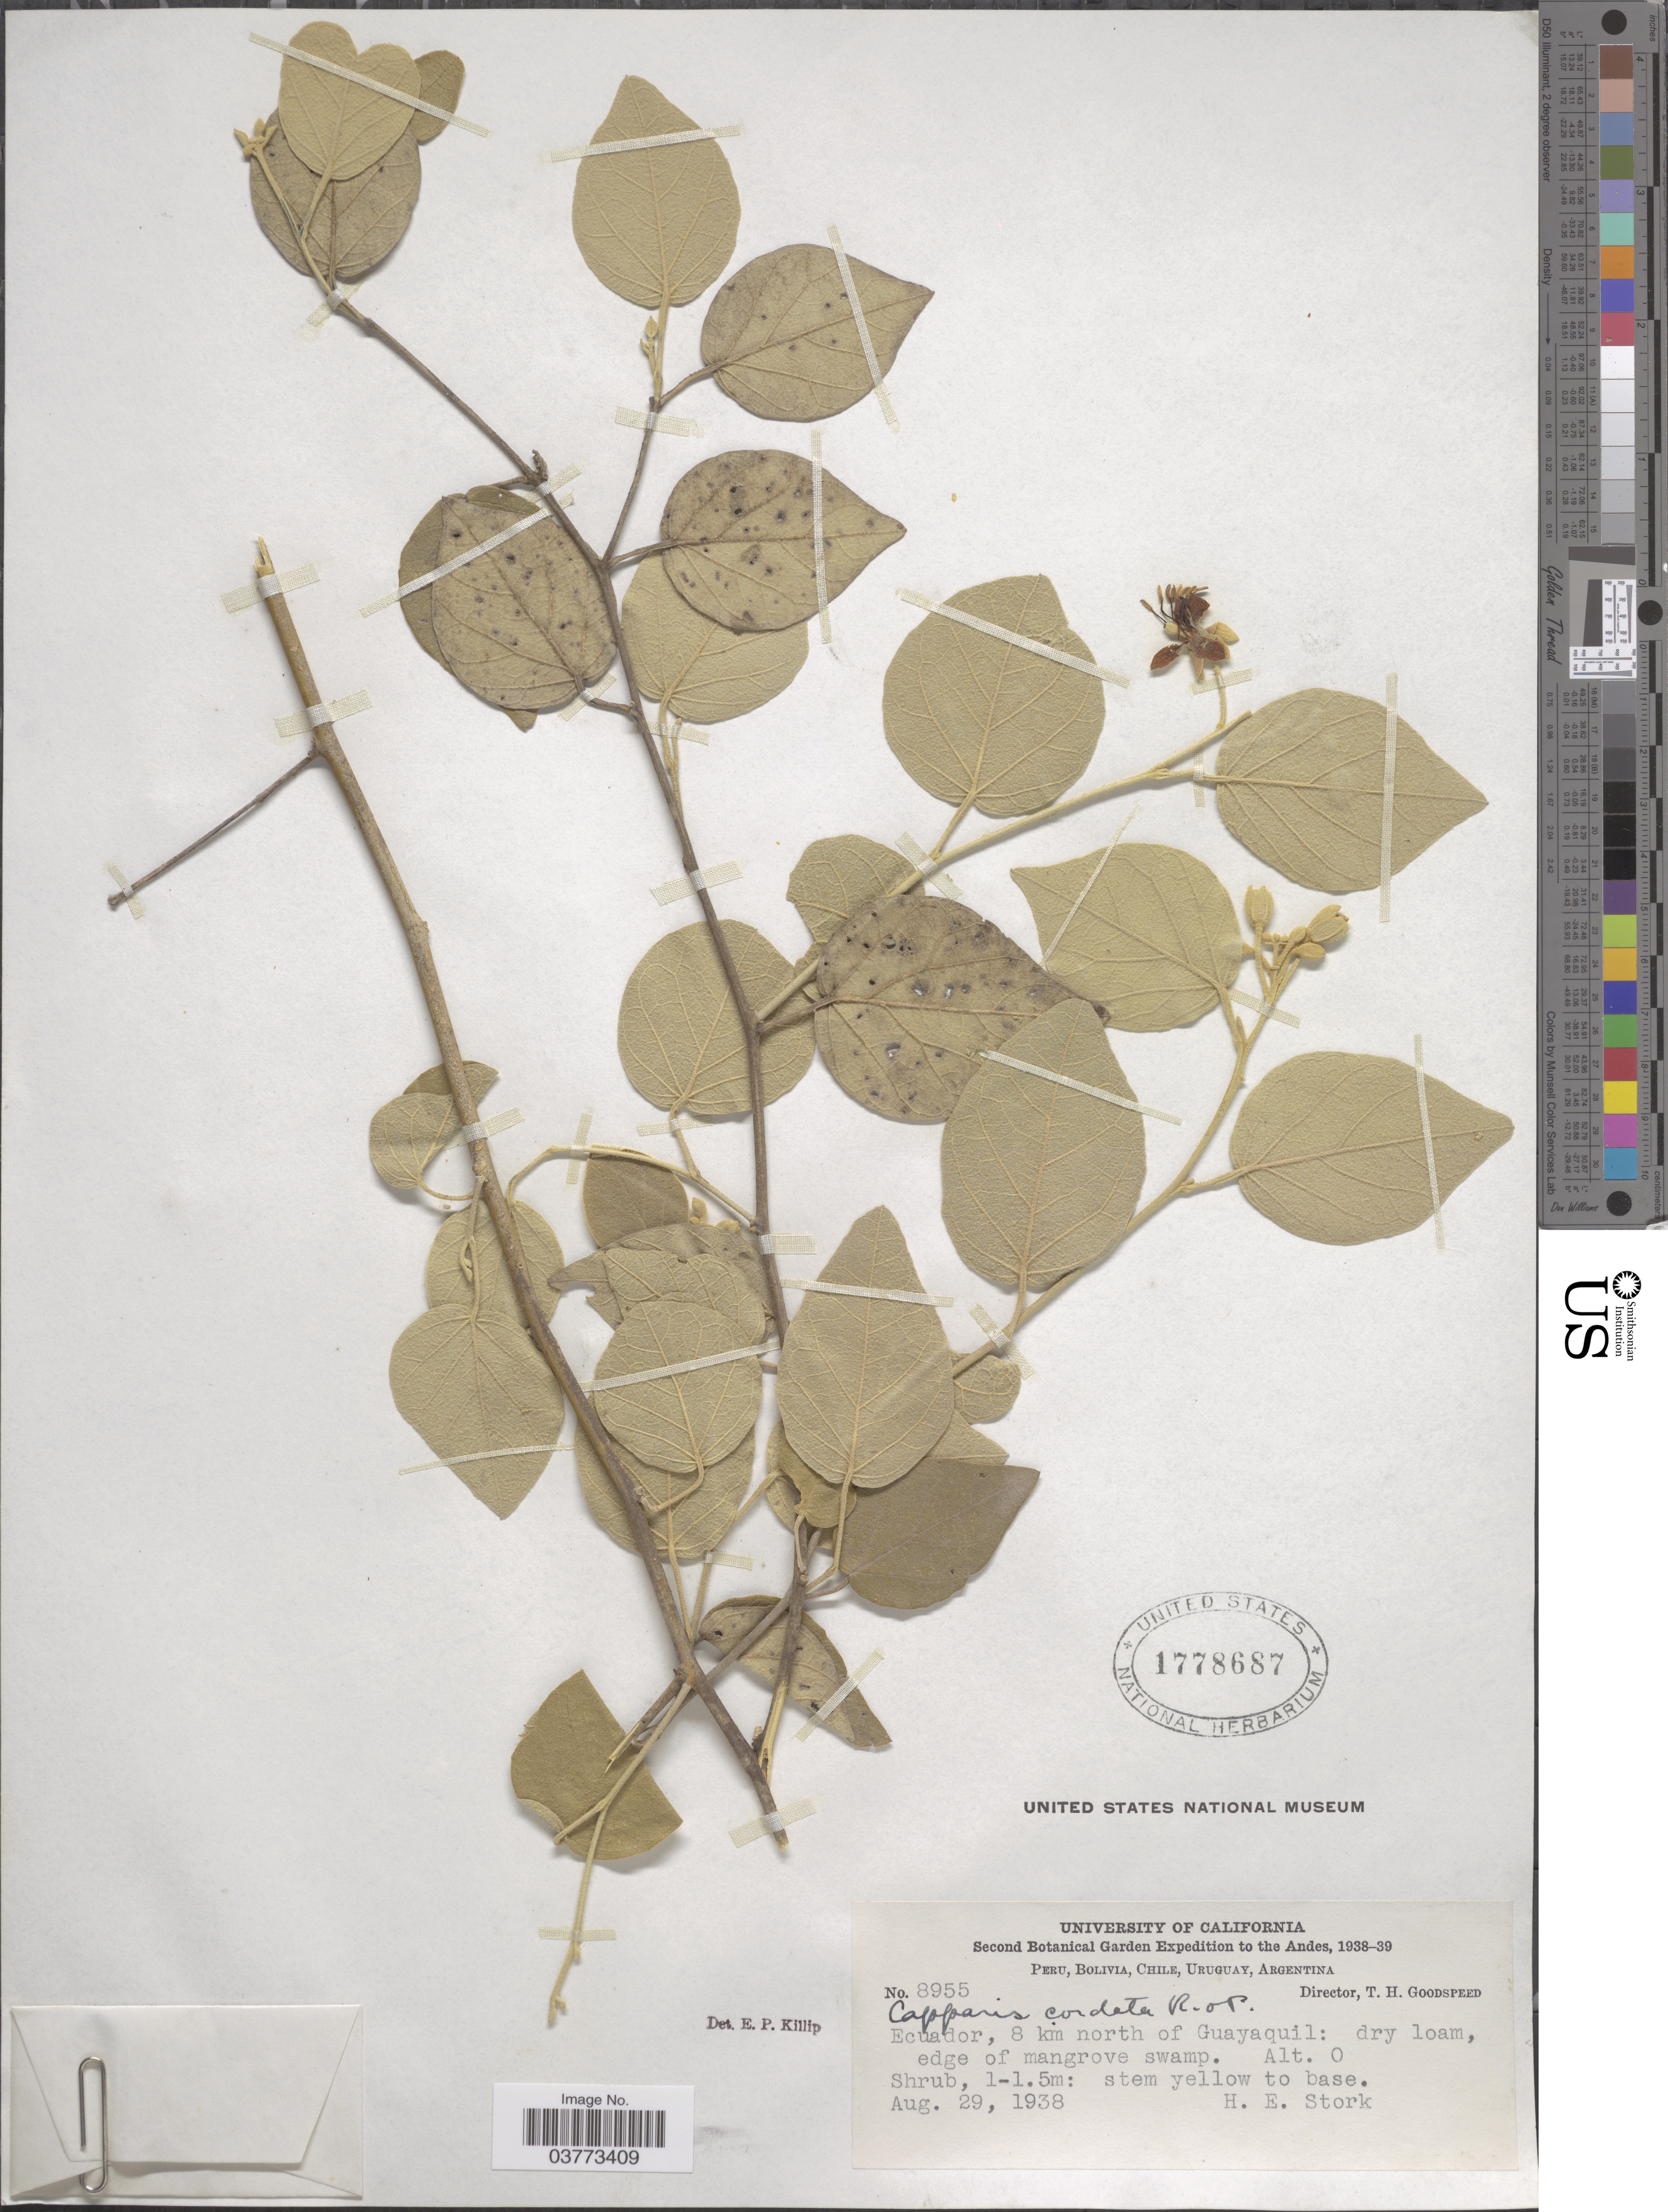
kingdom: Plantae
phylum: Tracheophyta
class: Magnoliopsida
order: Brassicales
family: Capparaceae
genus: Capparicordis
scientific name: Capparicordis crotonoides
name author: (Kunth) Iltis & Cornejo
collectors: H. E. Stork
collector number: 8955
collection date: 1938-08-29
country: Ecuador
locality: The Andes. 8 km north of Guayaquil.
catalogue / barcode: US 1778687